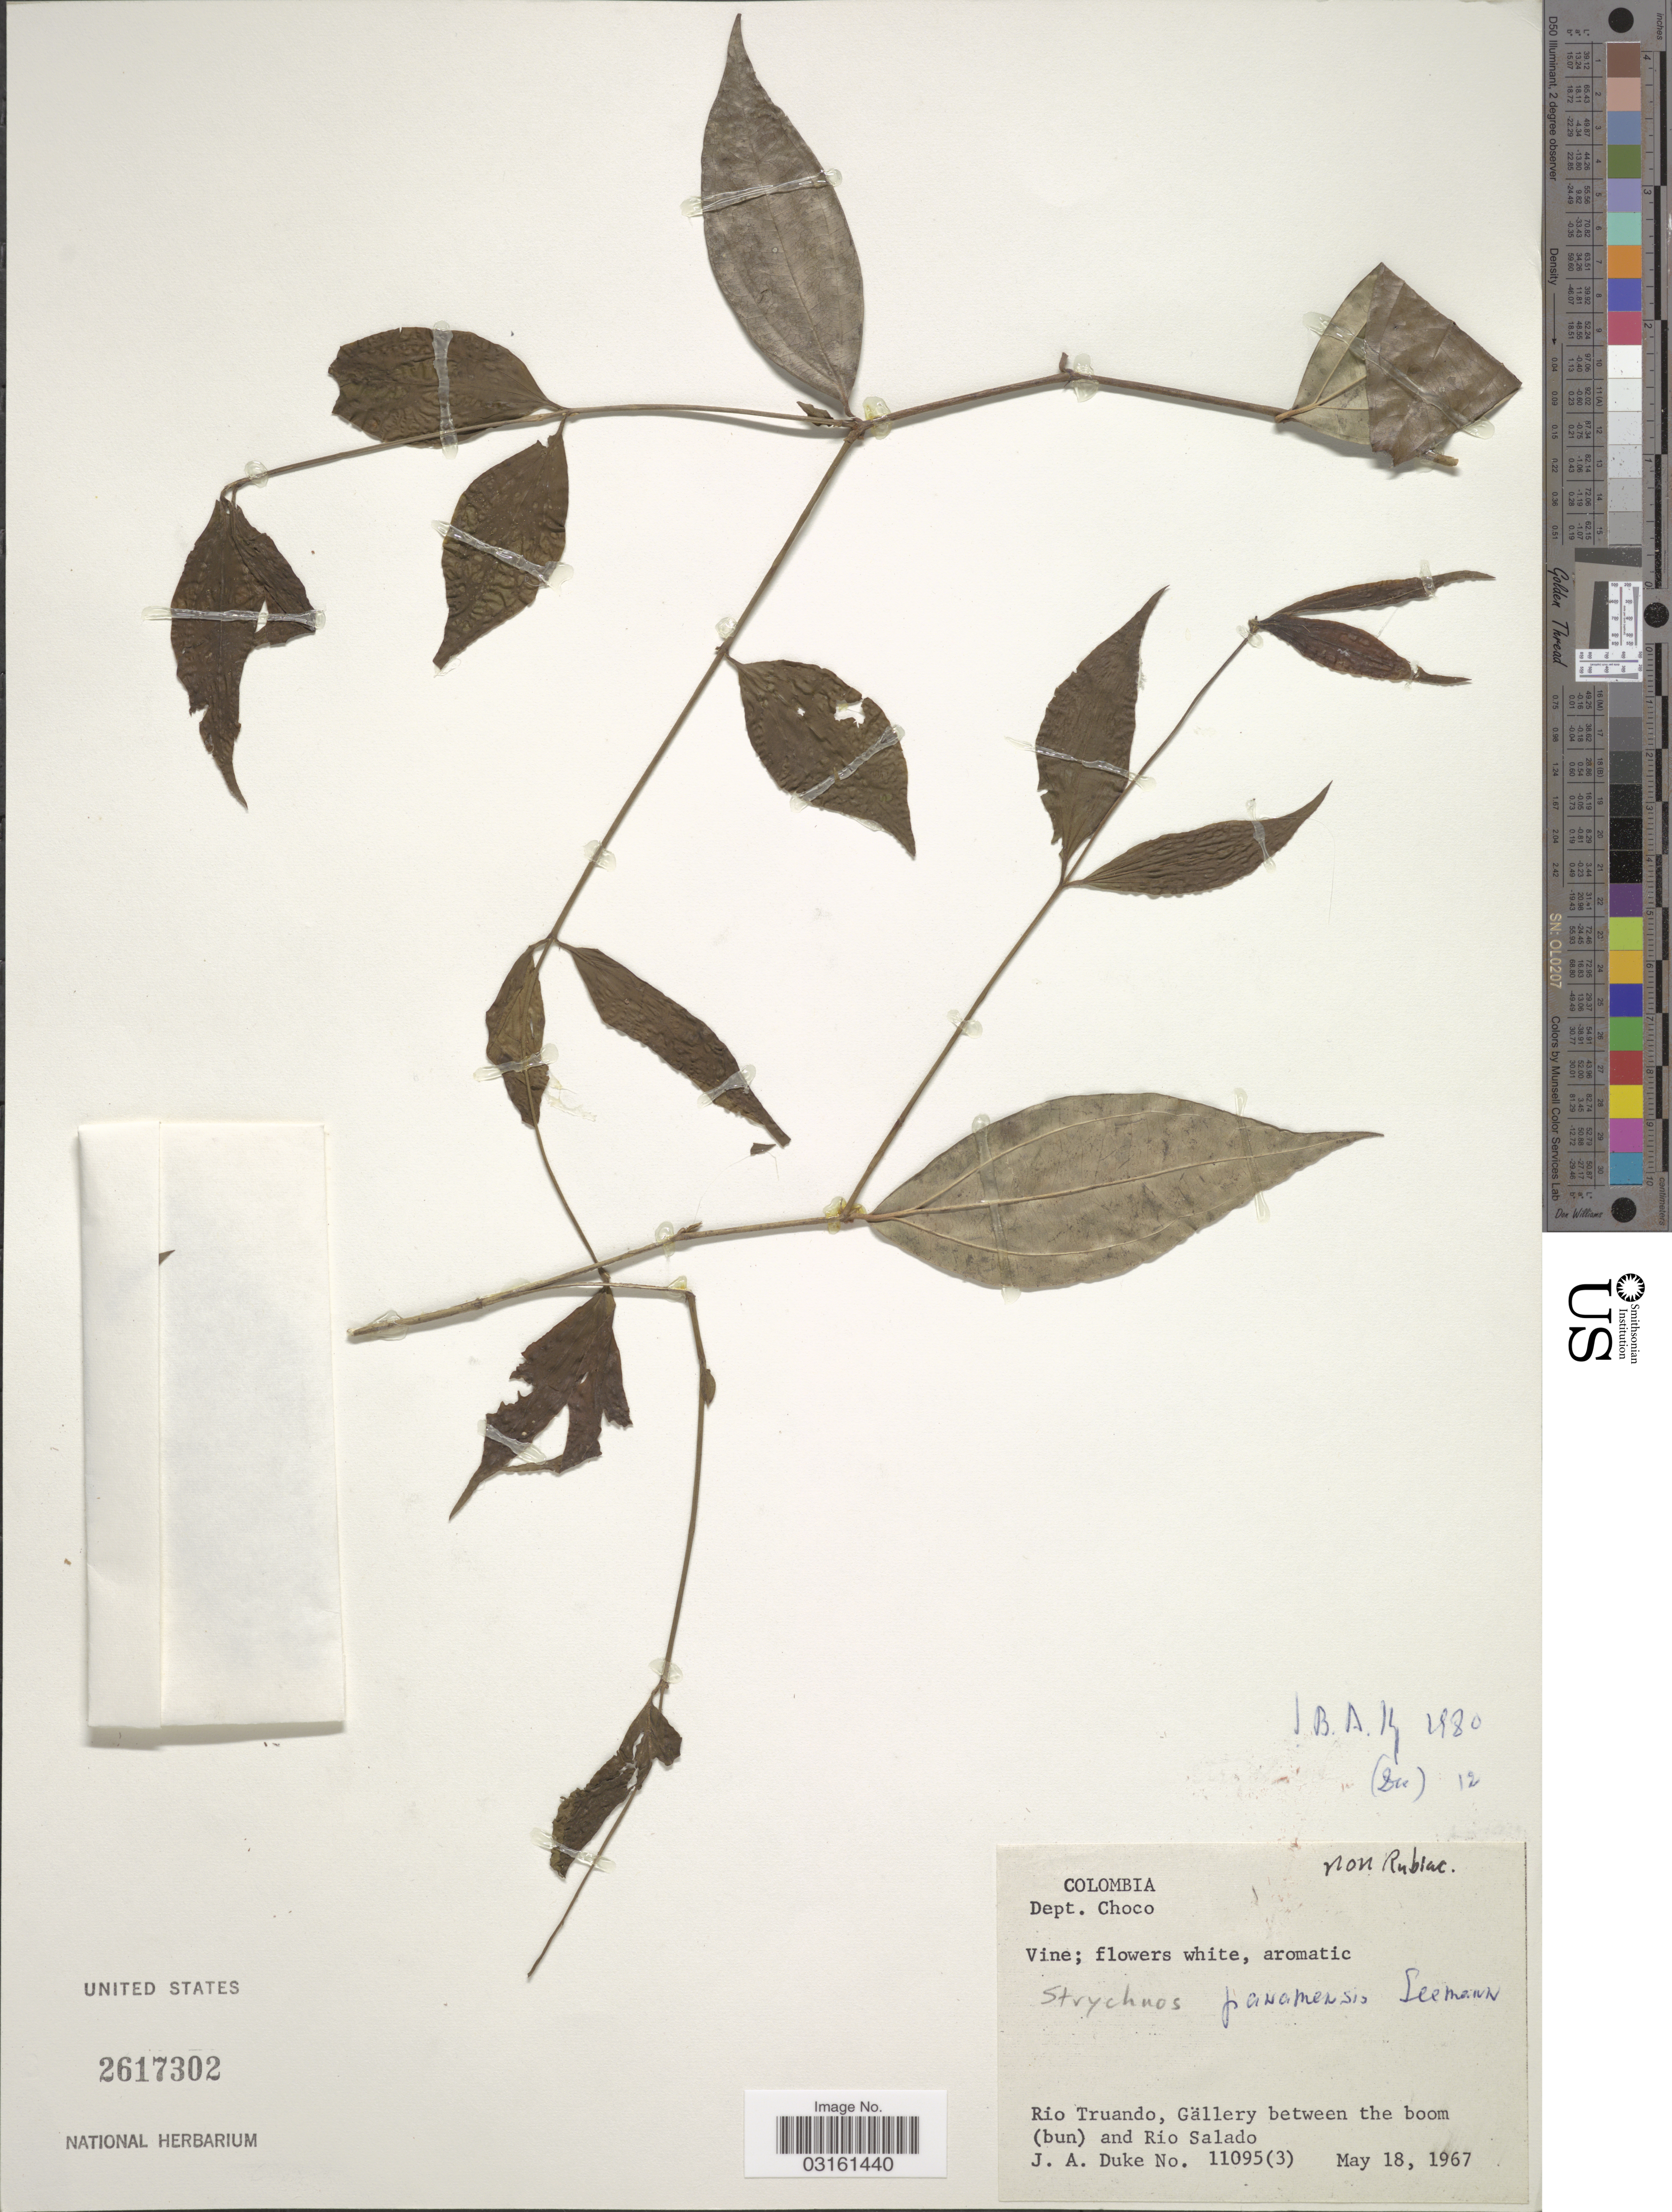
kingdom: Plantae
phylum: Tracheophyta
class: Magnoliopsida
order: Gentianales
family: Loganiaceae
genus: Strychnos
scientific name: Strychnos panamensis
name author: Seem.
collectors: J. A. Duke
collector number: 11095 (3)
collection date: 1967-05-18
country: Colombia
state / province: Chocó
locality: Dept. Choco, Rio Truando, Gällery between the boom (bun) and Rio Salado.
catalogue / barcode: US 2617302